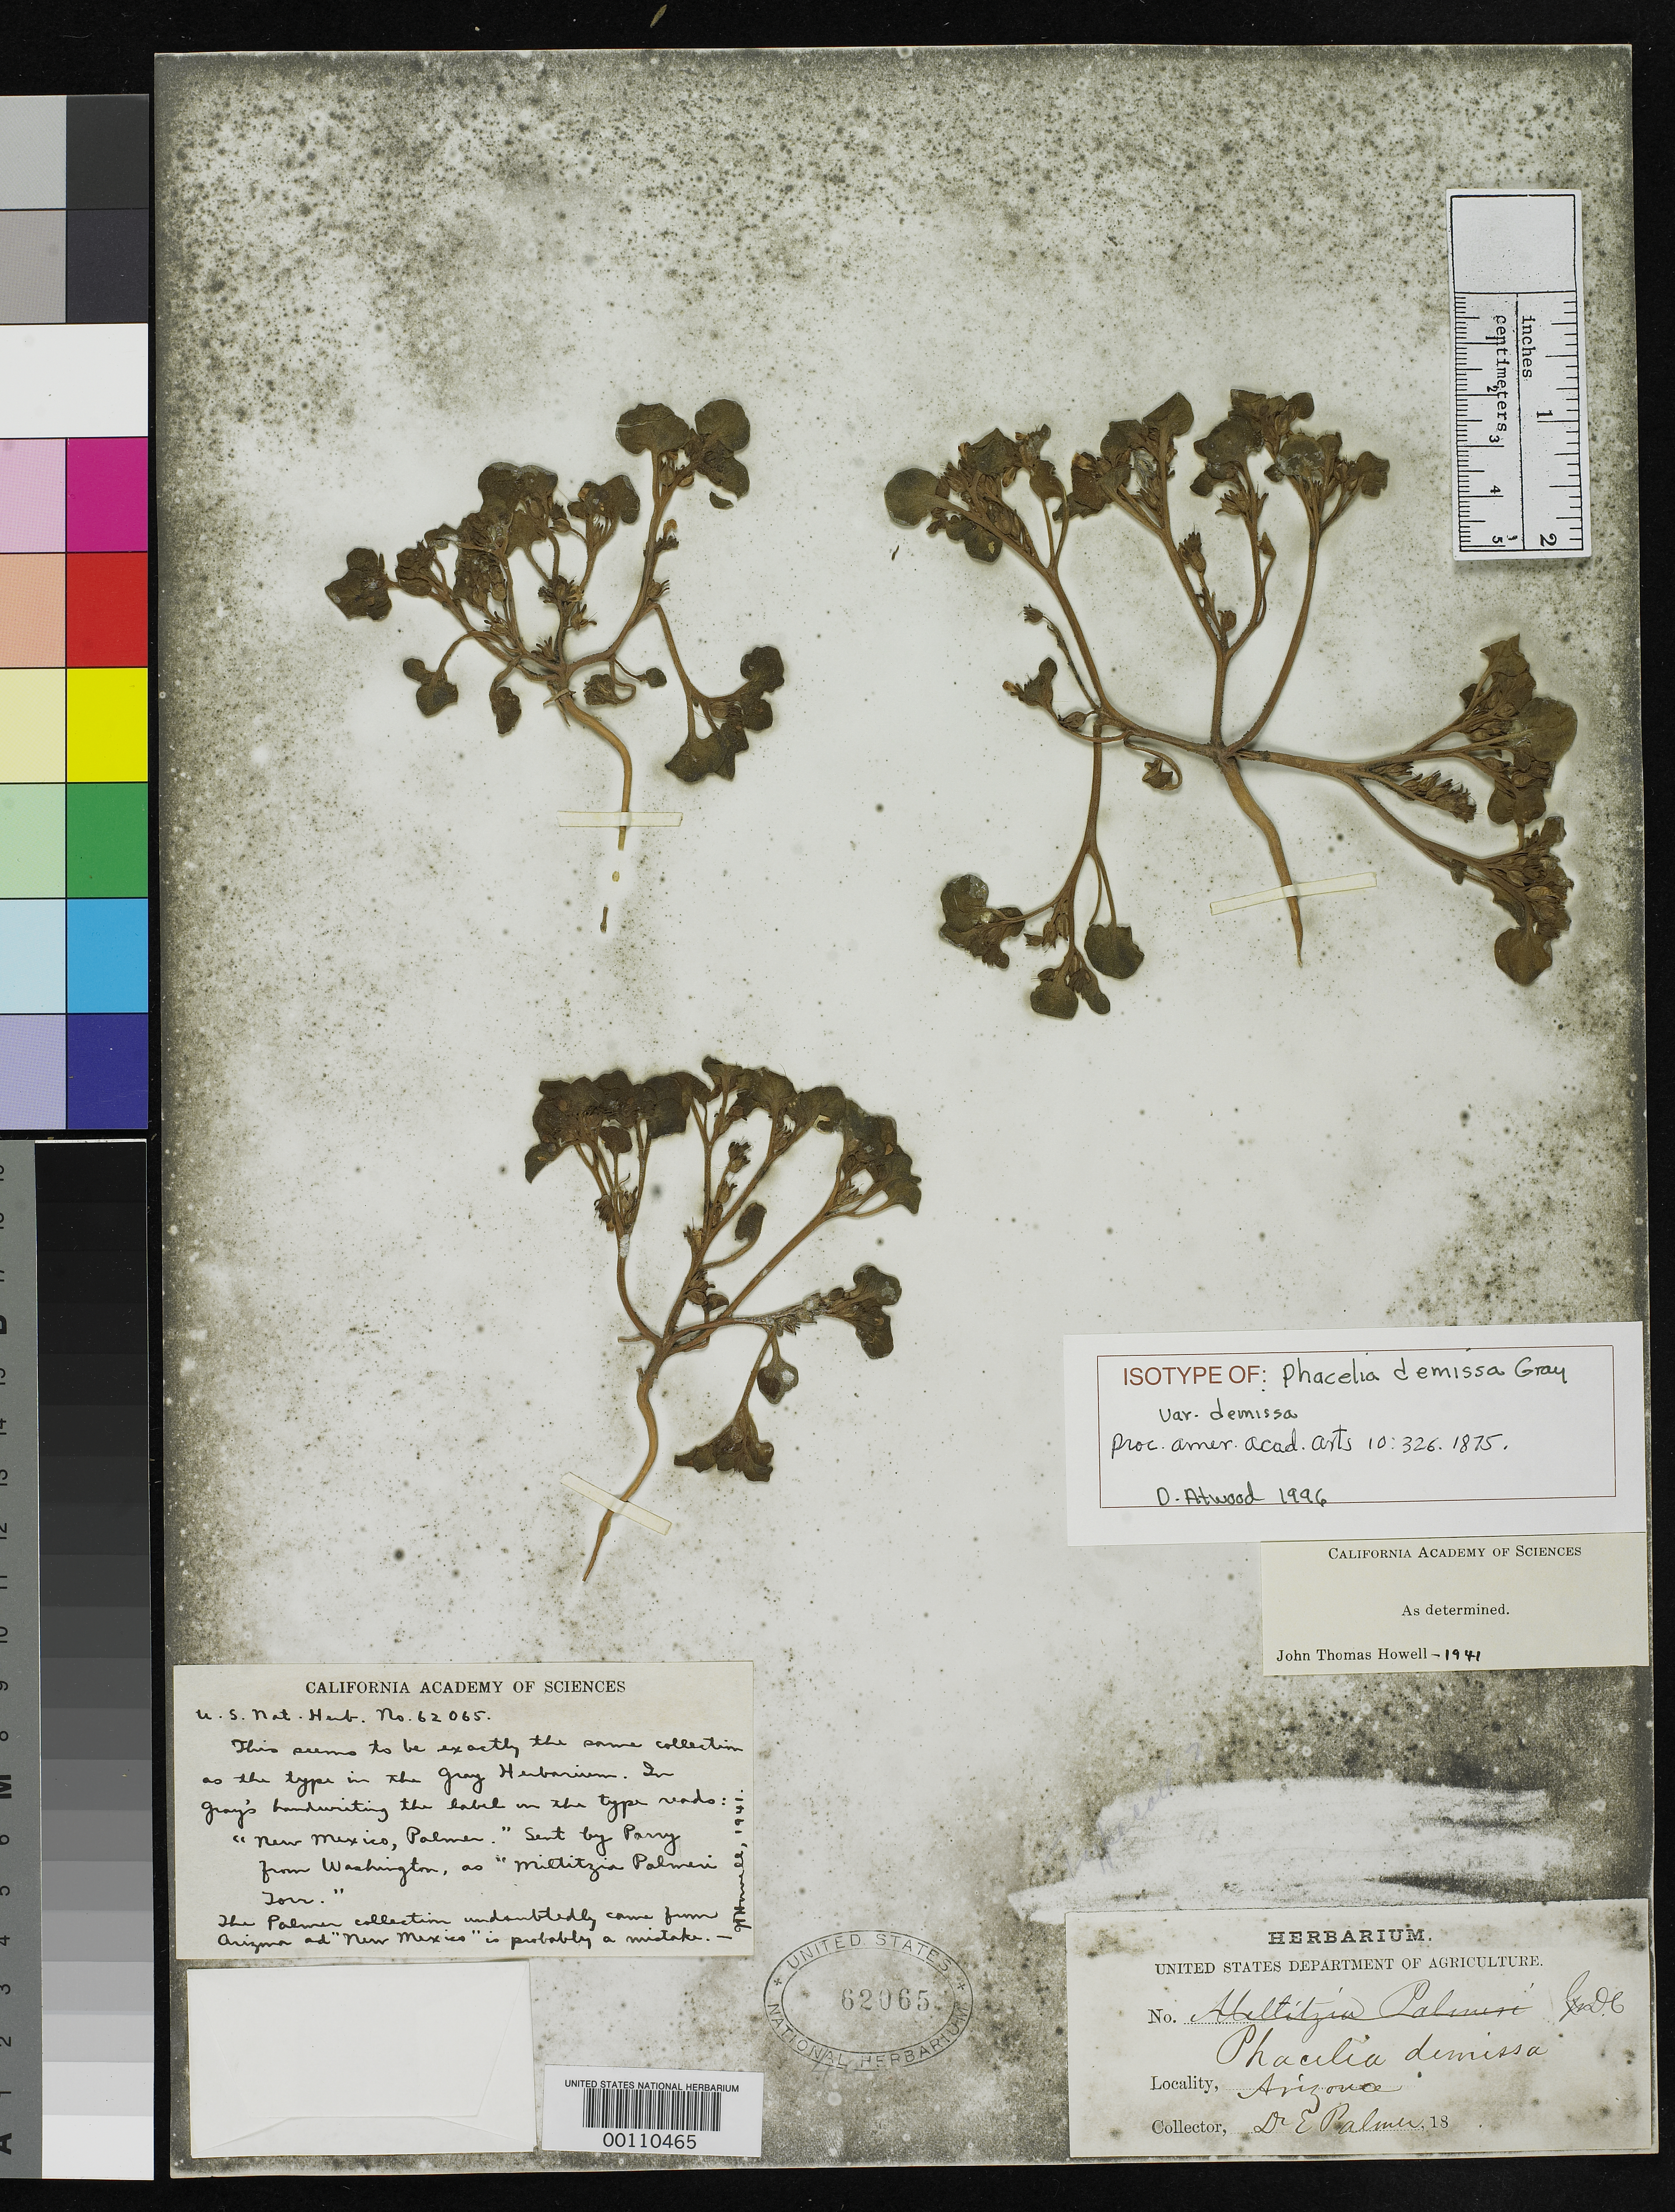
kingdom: Plantae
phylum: Tracheophyta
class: Magnoliopsida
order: Boraginales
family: Hydrophyllaceae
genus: Phacelia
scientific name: Phacelia demissa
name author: A. Gray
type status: Isotype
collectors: E. Palmer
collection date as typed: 18--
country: United States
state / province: Arizona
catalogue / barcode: US 62065